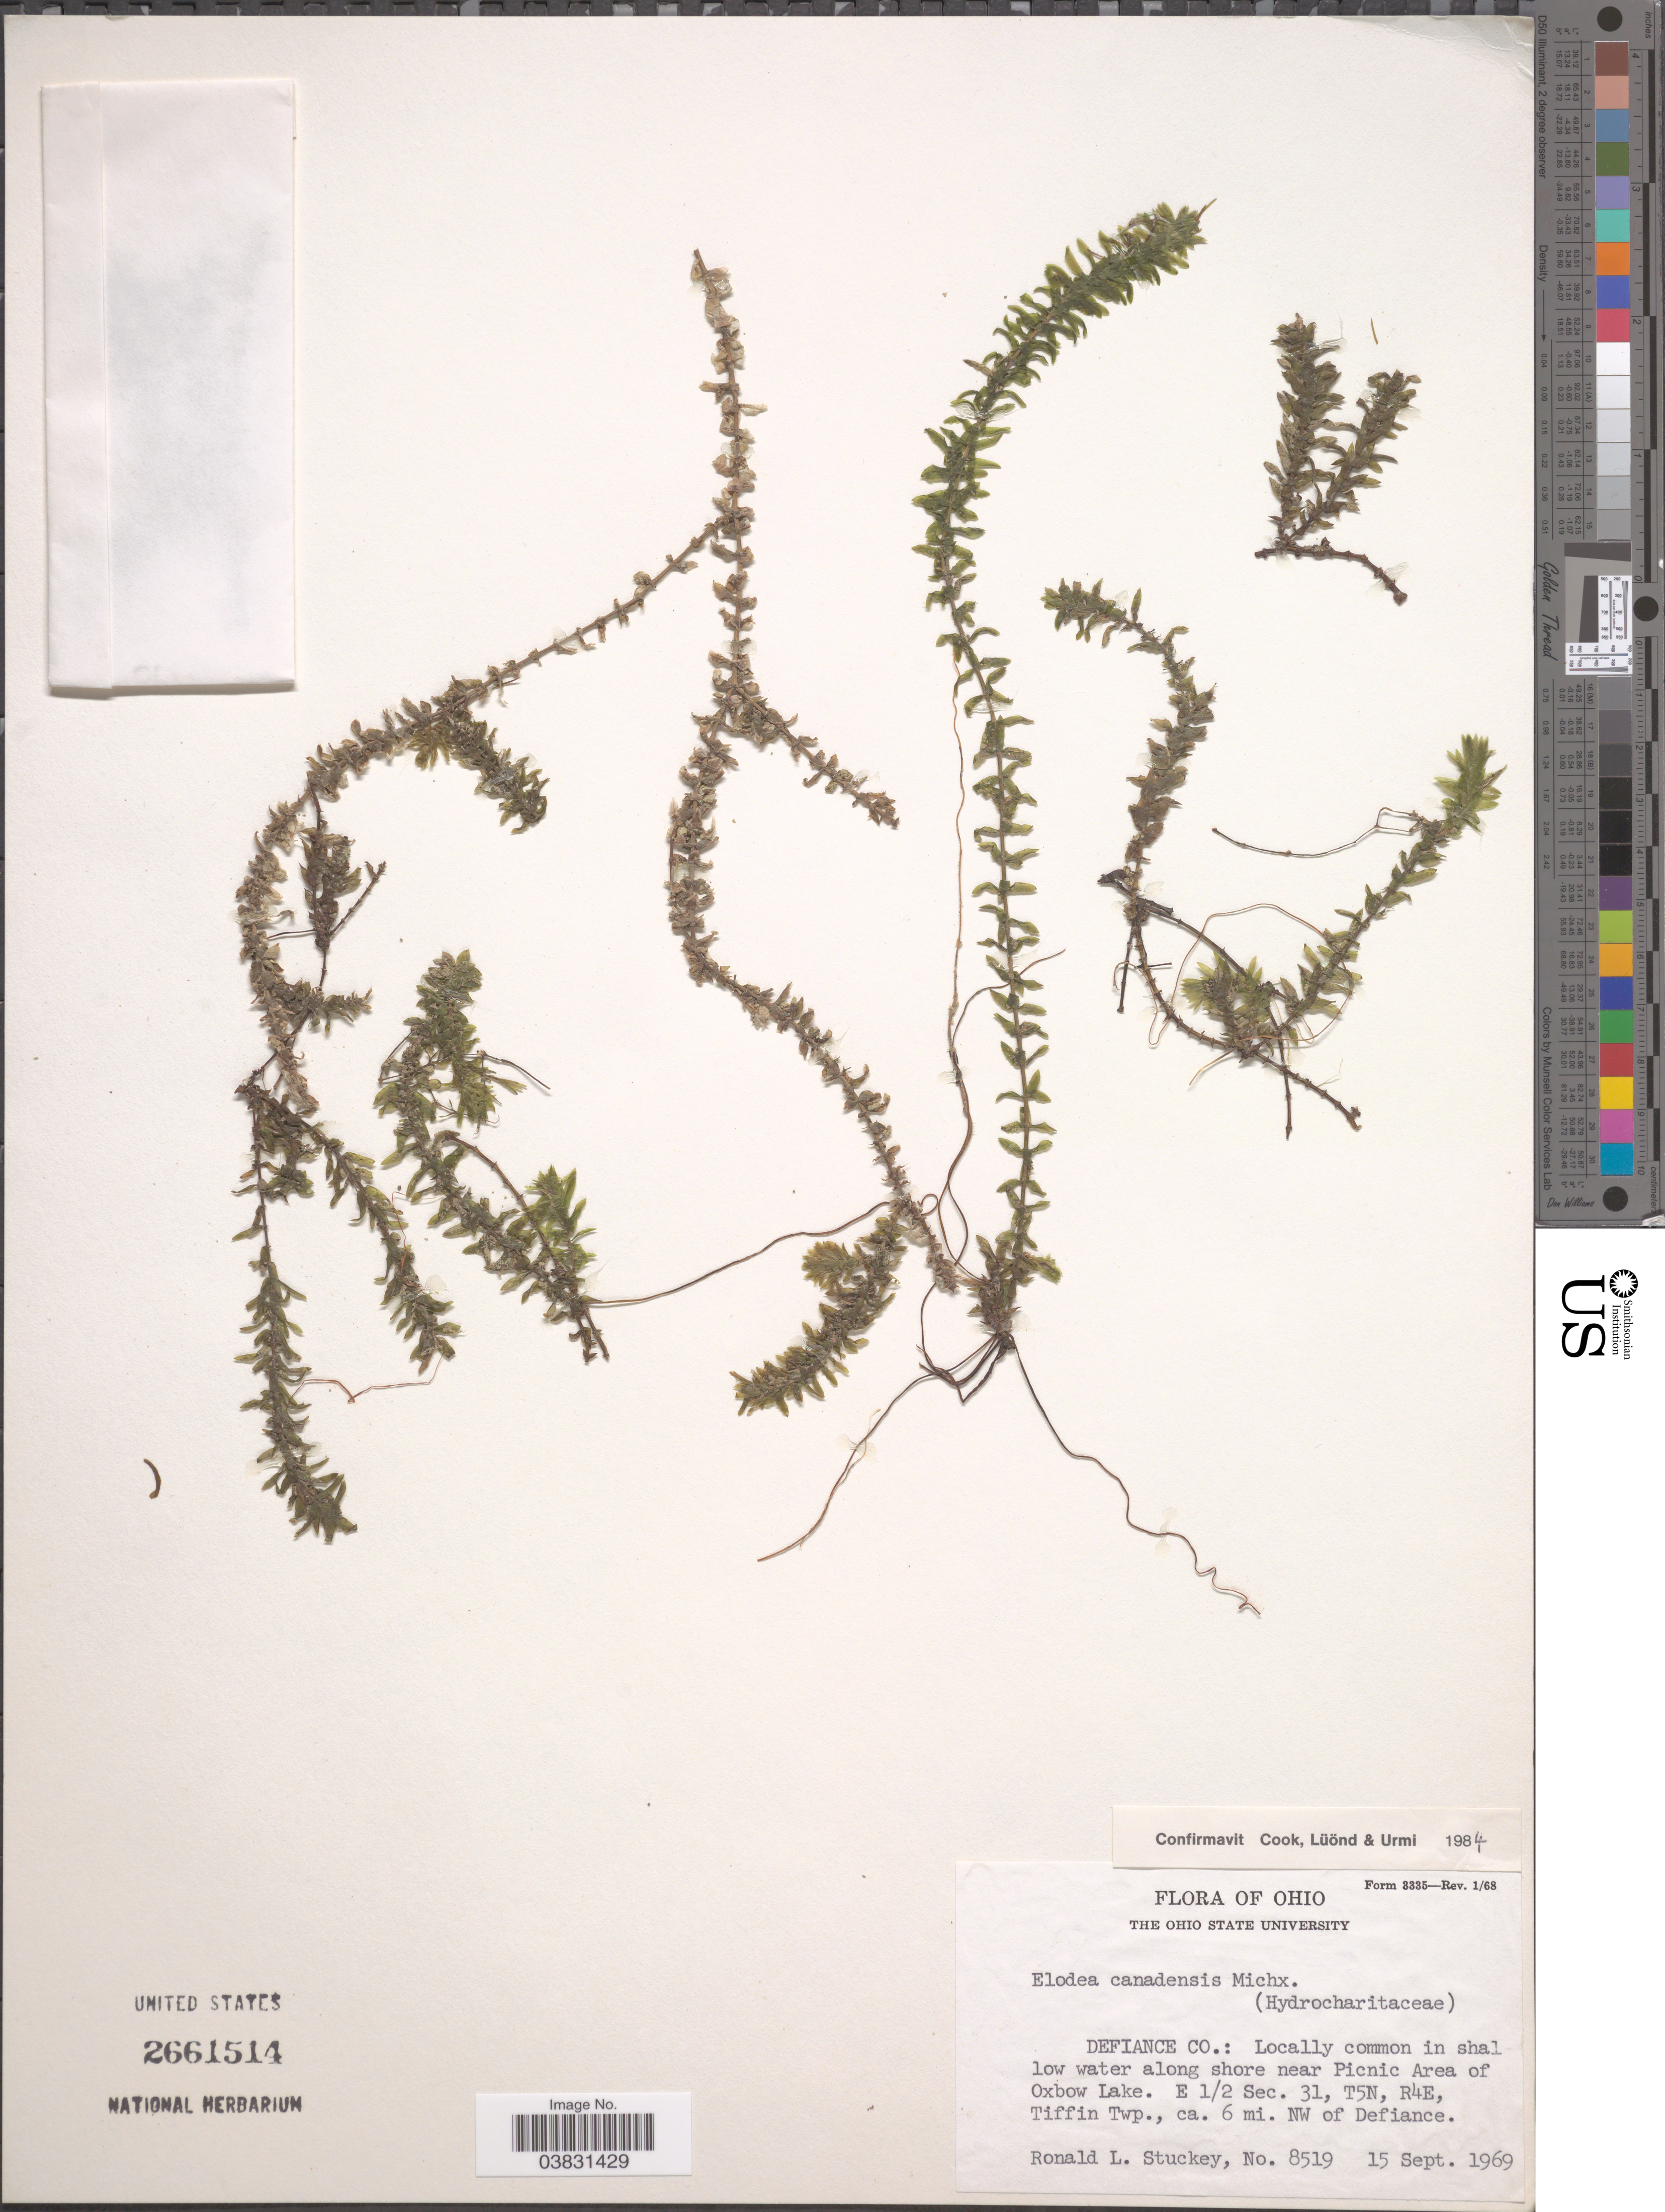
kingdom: Plantae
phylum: Tracheophyta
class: Liliopsida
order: Alismatales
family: Hydrocharitaceae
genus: Elodea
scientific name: Elodea canadensis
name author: Michx.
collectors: R. L. Stuckey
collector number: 8519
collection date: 1969-09-15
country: United States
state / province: Ohio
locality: Defiance Co.: In shallow water along shore near Picnic Area of Oxbow Lake. E 1/2 Sec. 31, T5N, R4E, Tiffin Twp., ca. 6 mi. NW of Defiance.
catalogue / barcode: US 2661514